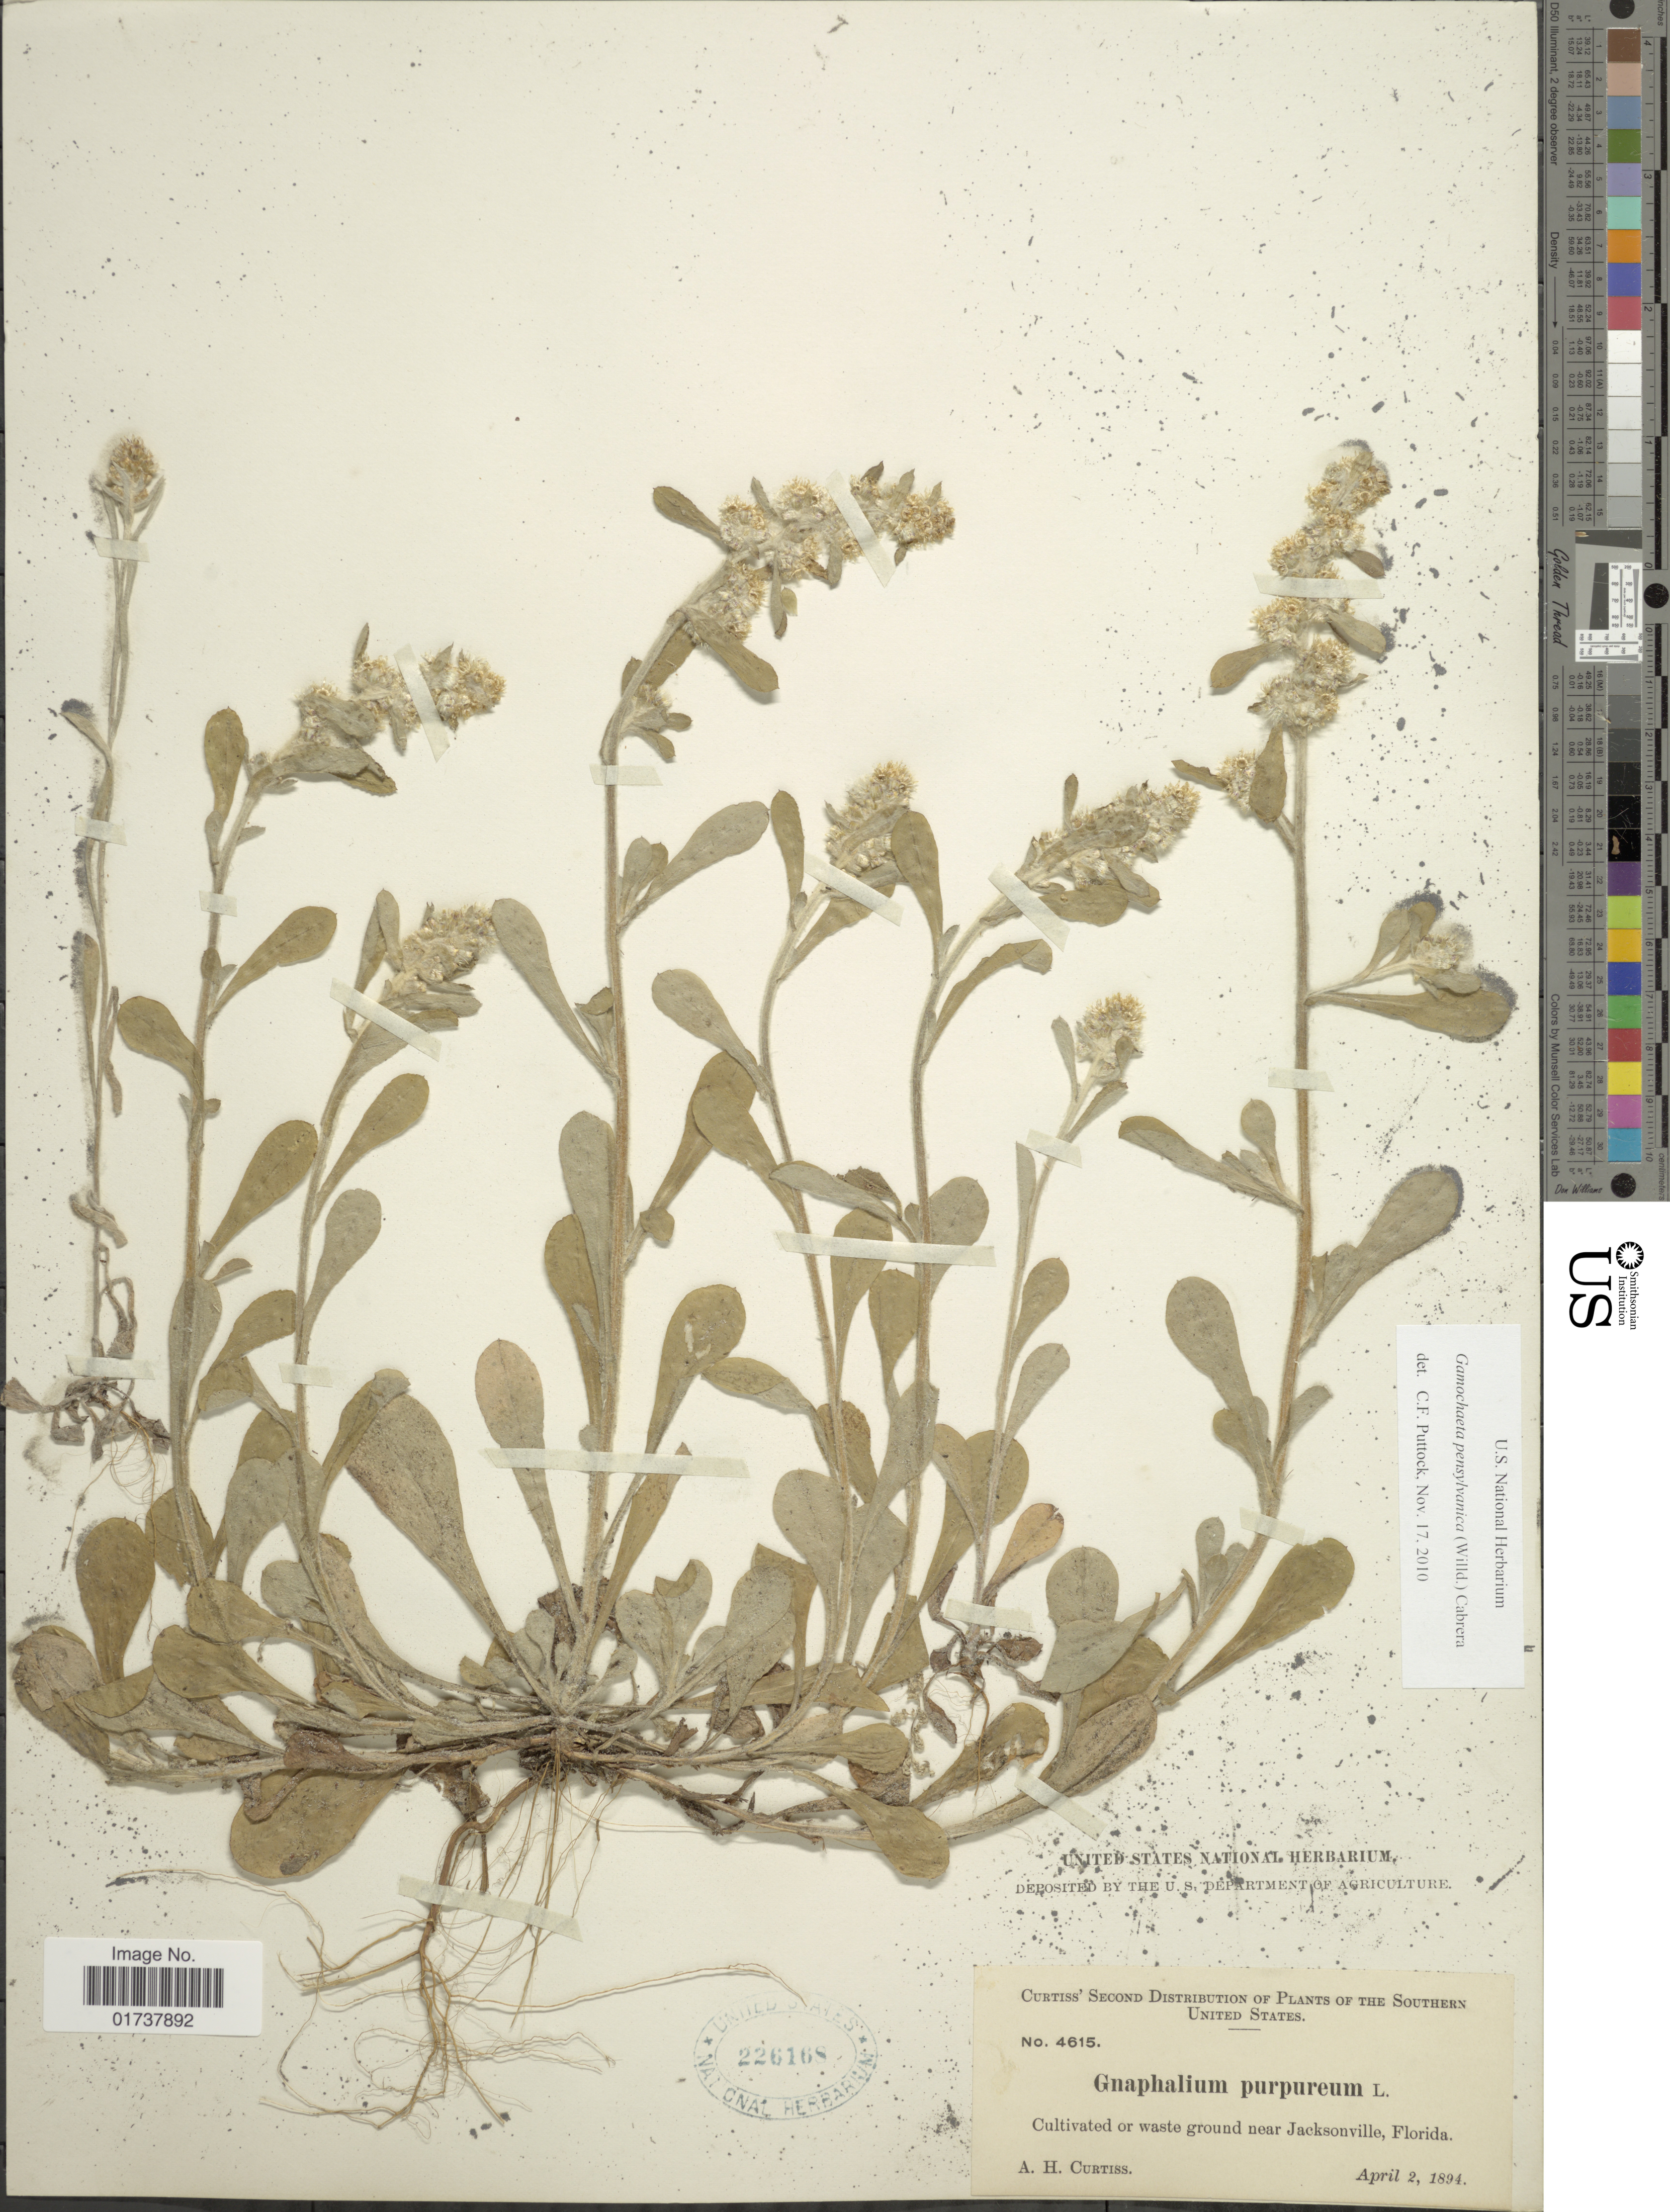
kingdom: Plantae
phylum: Tracheophyta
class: Magnoliopsida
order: Asterales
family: Asteraceae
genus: Gamochaeta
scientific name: Gamochaeta pensylvanica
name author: (Willd.) Cabrera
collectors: A. H. Curtiss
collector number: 4615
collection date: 1894-04-02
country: United States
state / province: Florida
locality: The Southern United States, Cultivated or waste ground near Jacksonville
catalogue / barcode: US 226168